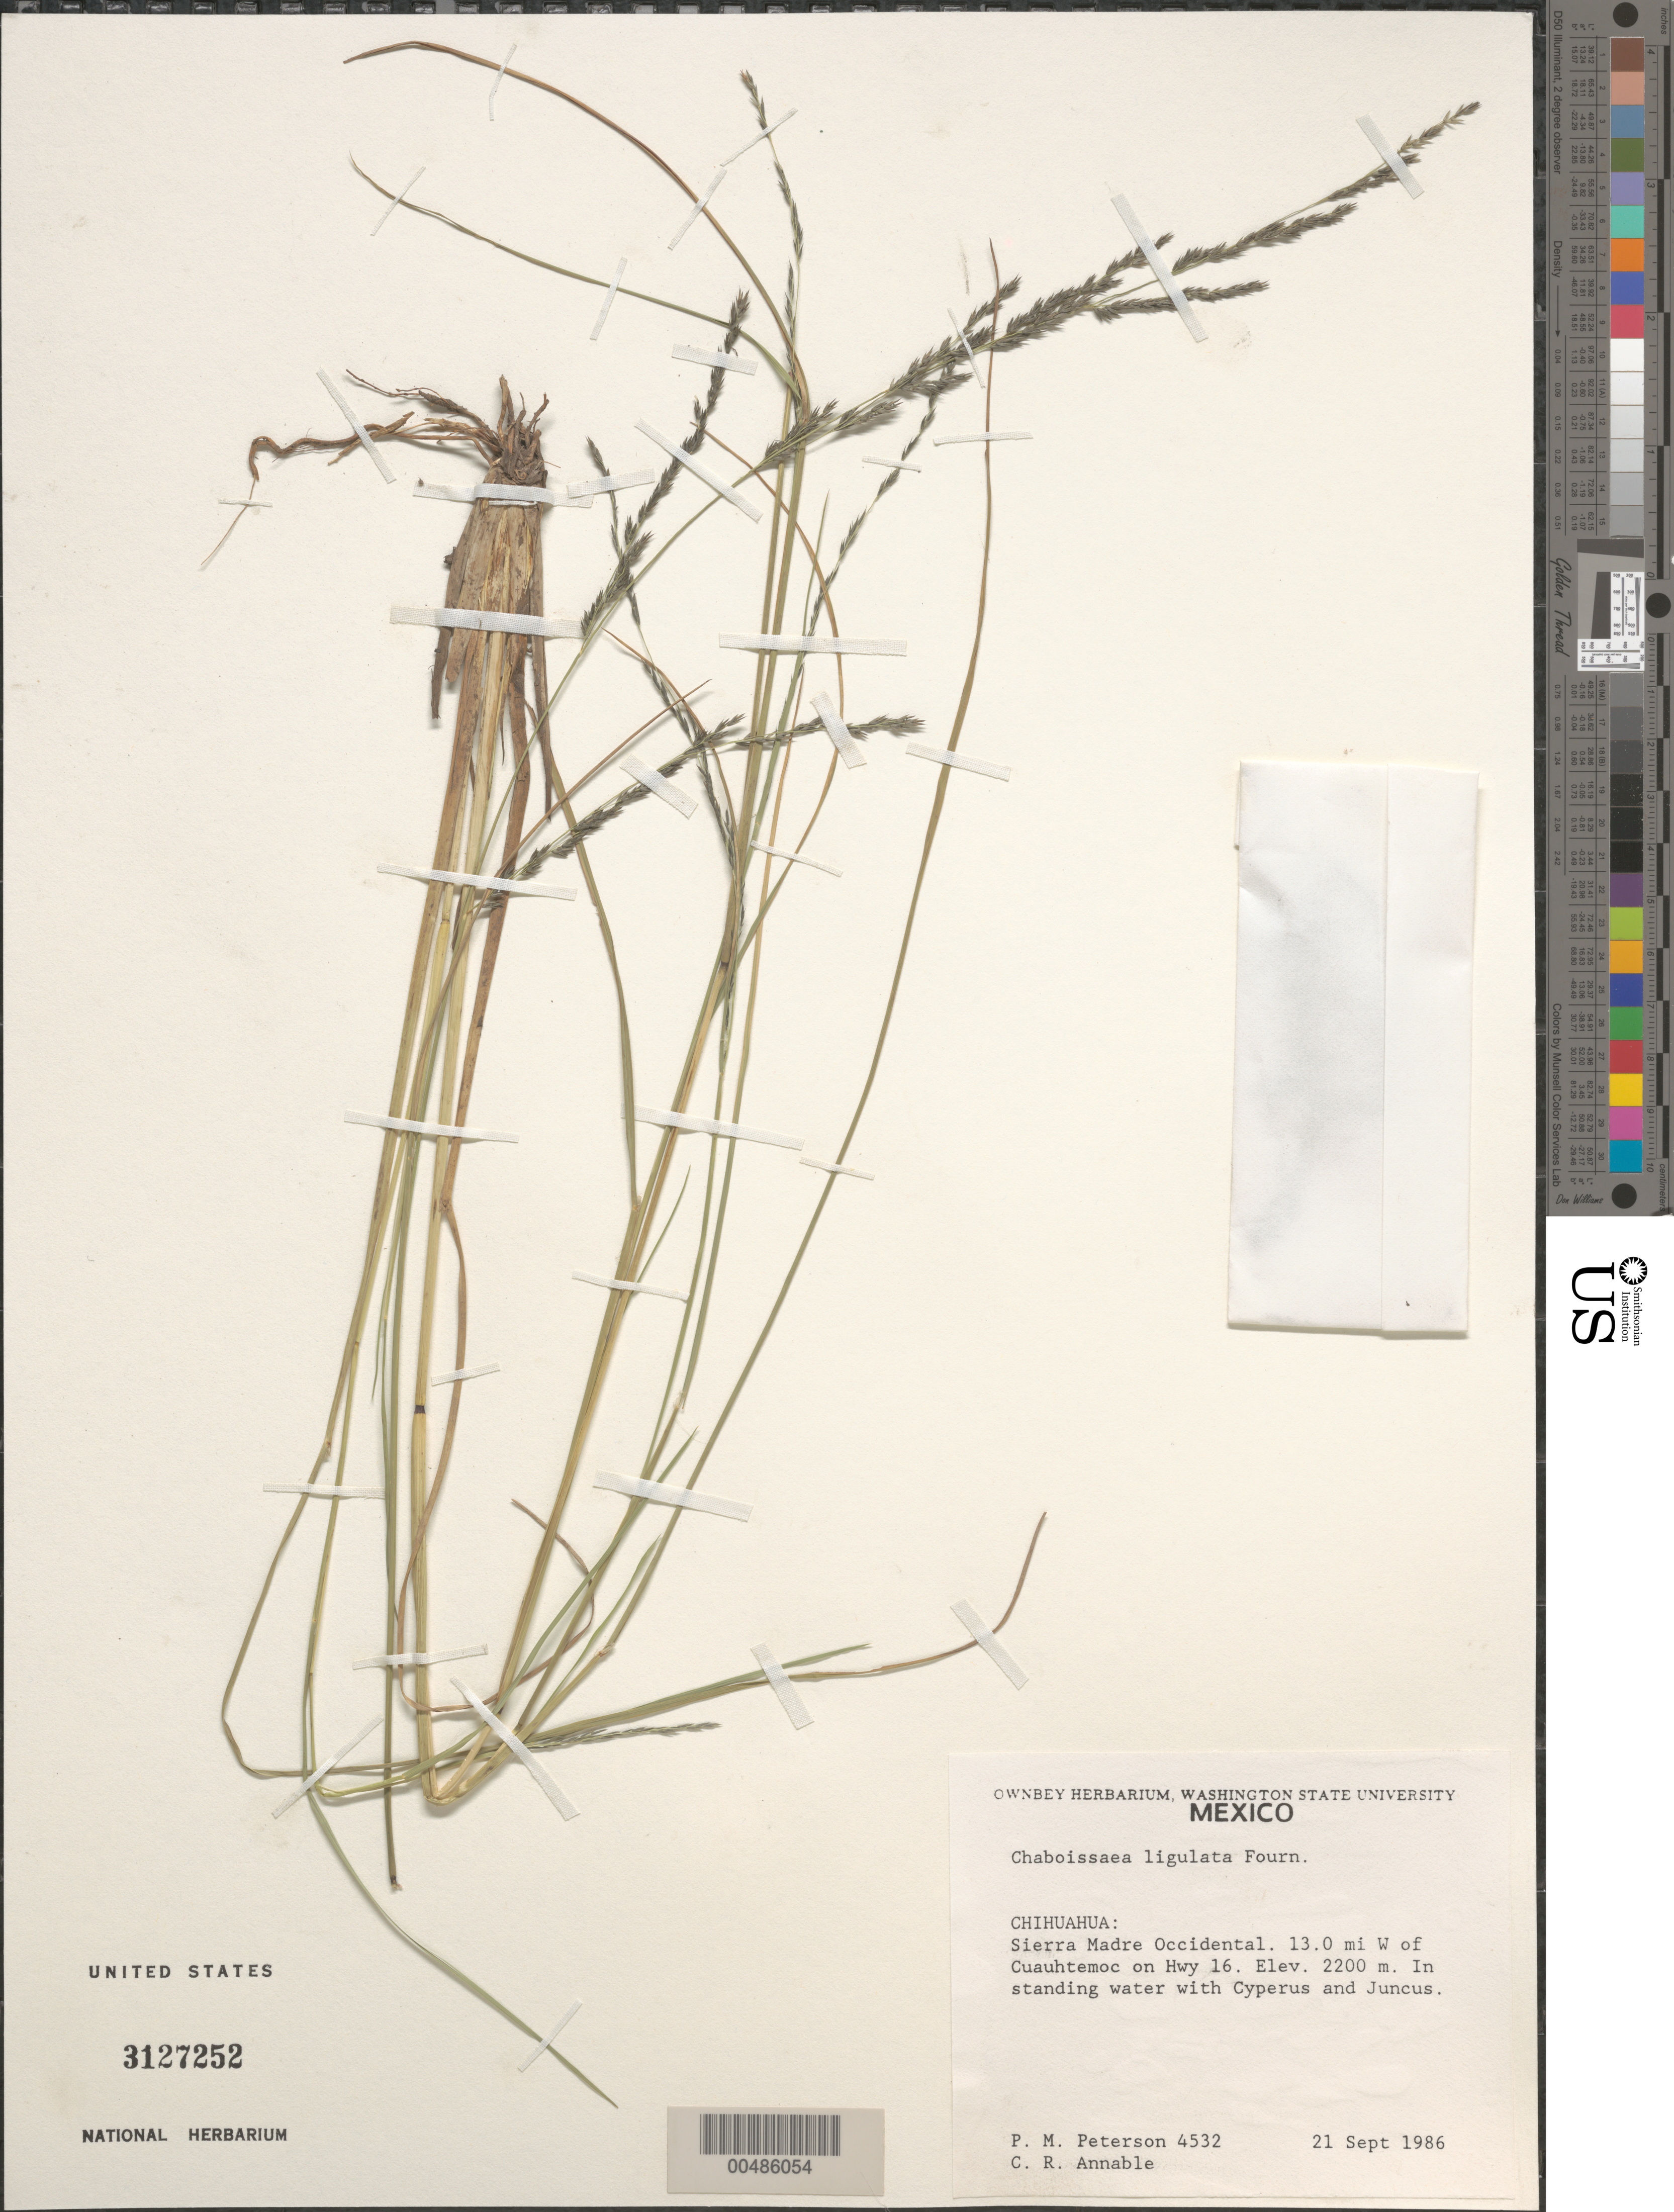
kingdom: Plantae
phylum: Tracheophyta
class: Liliopsida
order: Poales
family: Poaceae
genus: Chaboissaea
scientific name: Chaboissaea ligulata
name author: E. Fourn.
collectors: P. M. Peterson & C. R. Annable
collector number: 4532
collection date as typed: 21 Sep 1986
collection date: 1986-09-21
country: Mexico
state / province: Chihuahua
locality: Sierra Madre Occidental, 13 mi W of Cuauhtemoc on Hwy 16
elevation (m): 2200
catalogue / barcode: US 3127252